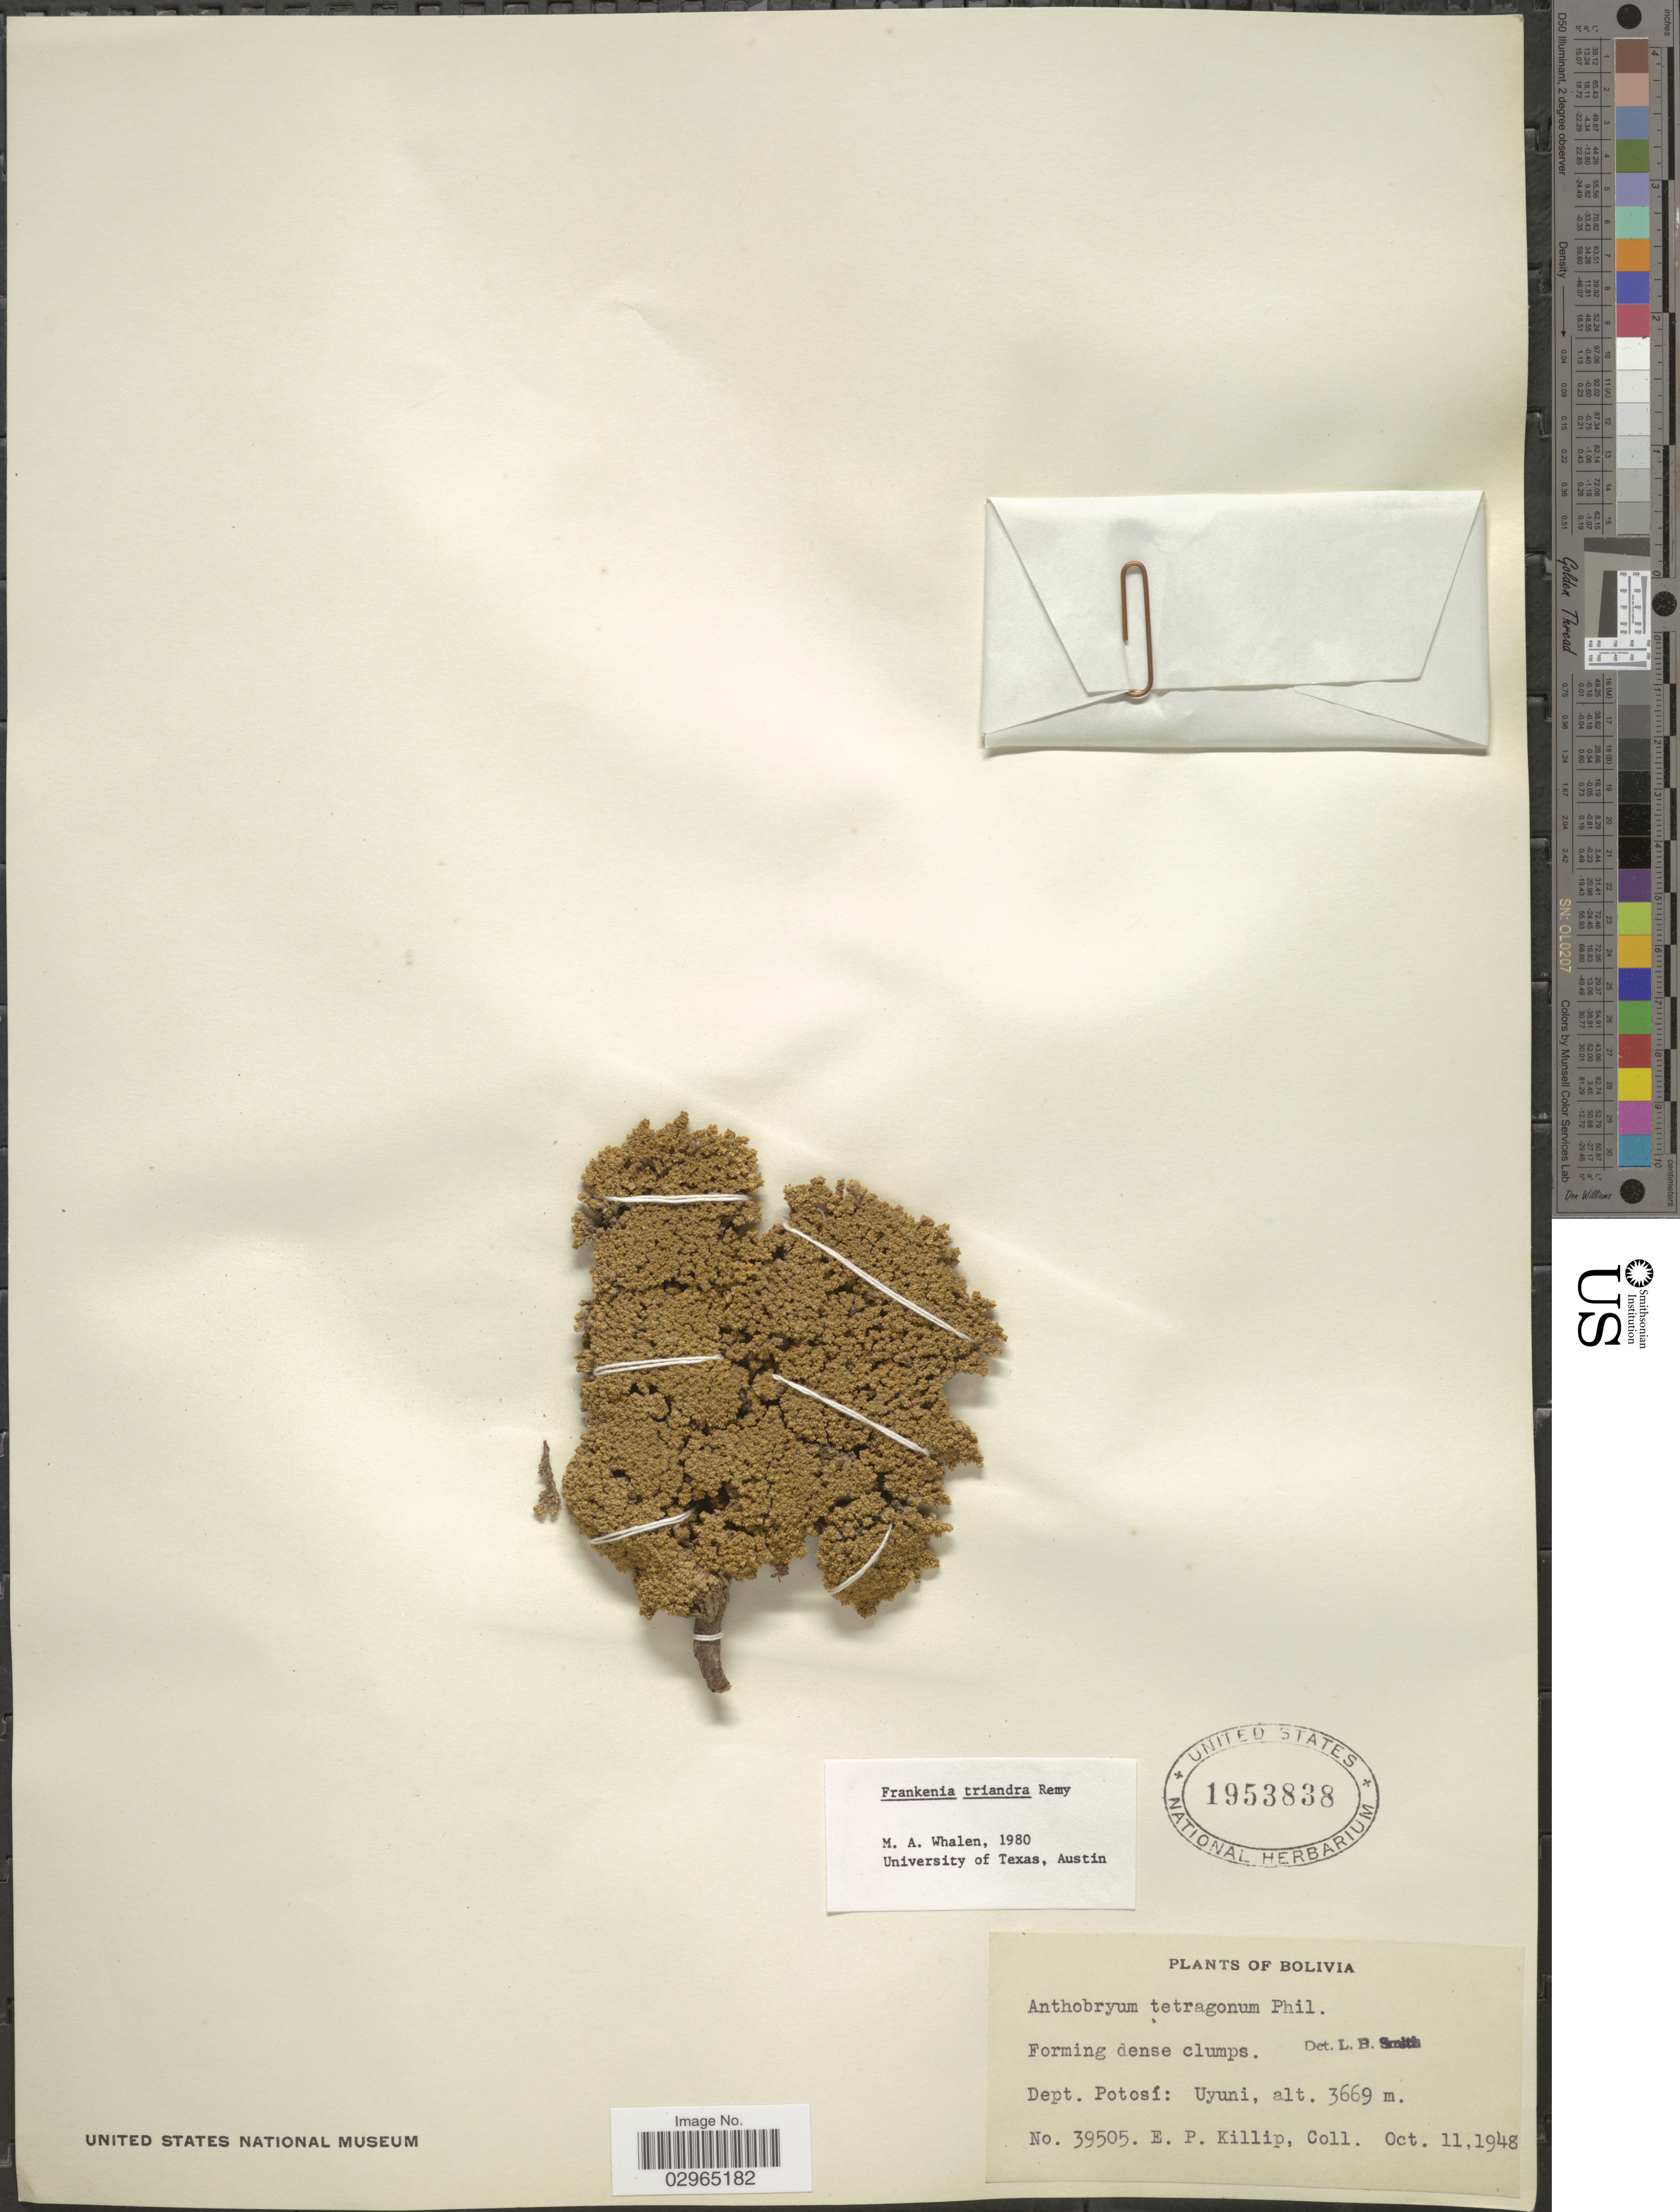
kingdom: Plantae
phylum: Tracheophyta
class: Magnoliopsida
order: Caryophyllales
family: Frankeniaceae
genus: Frankenia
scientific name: Frankenia triandra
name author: J. Rémy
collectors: E. P. Killip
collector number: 39505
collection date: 1948-10-11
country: Bolivia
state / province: Potosi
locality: Dept. Potosí: Uyuni.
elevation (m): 3669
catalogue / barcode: US 1953838